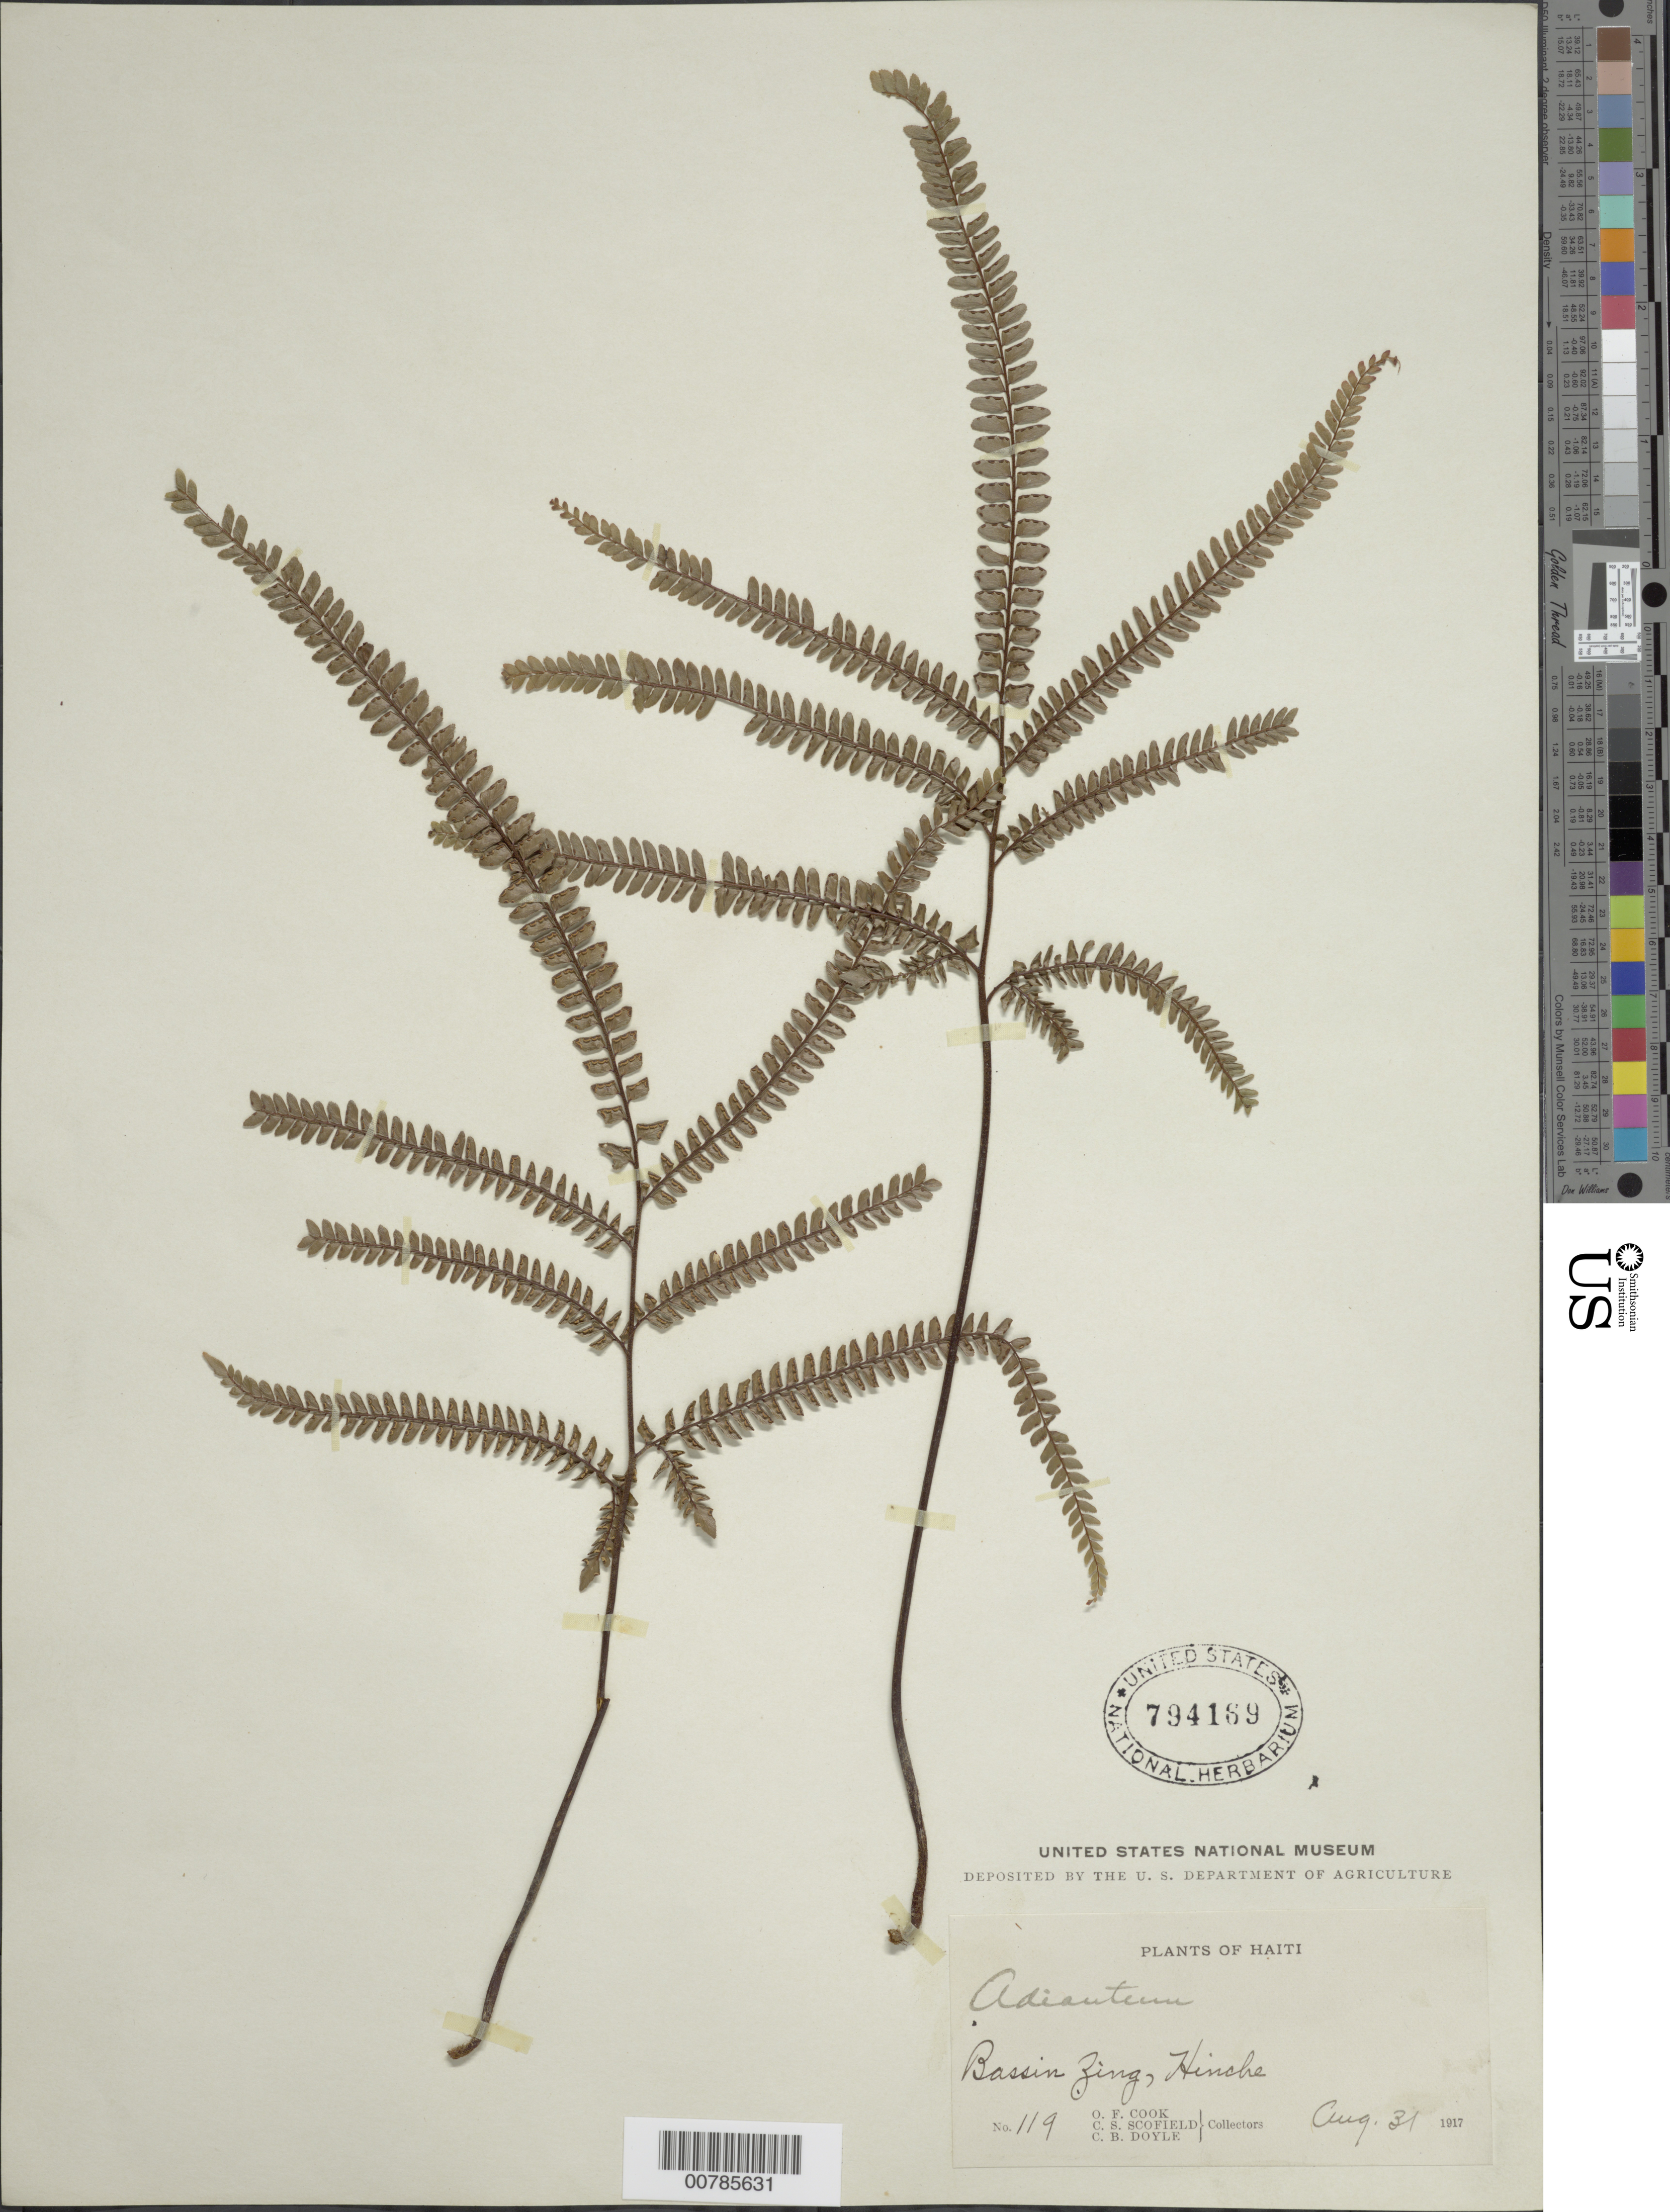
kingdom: Plantae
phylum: Tracheophyta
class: Polypodiopsida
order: Polypodiales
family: Pteridaceae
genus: Adiantum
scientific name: Adiantum pyramidale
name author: (L.) Willd.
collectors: O. F. Cook, C. Scofield & C. Doyle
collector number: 119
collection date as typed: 31 Aug 1917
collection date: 1917-08-31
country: Haiti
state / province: Centre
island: Hispaniola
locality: Bassin Zing, Hinche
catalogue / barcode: US 794169